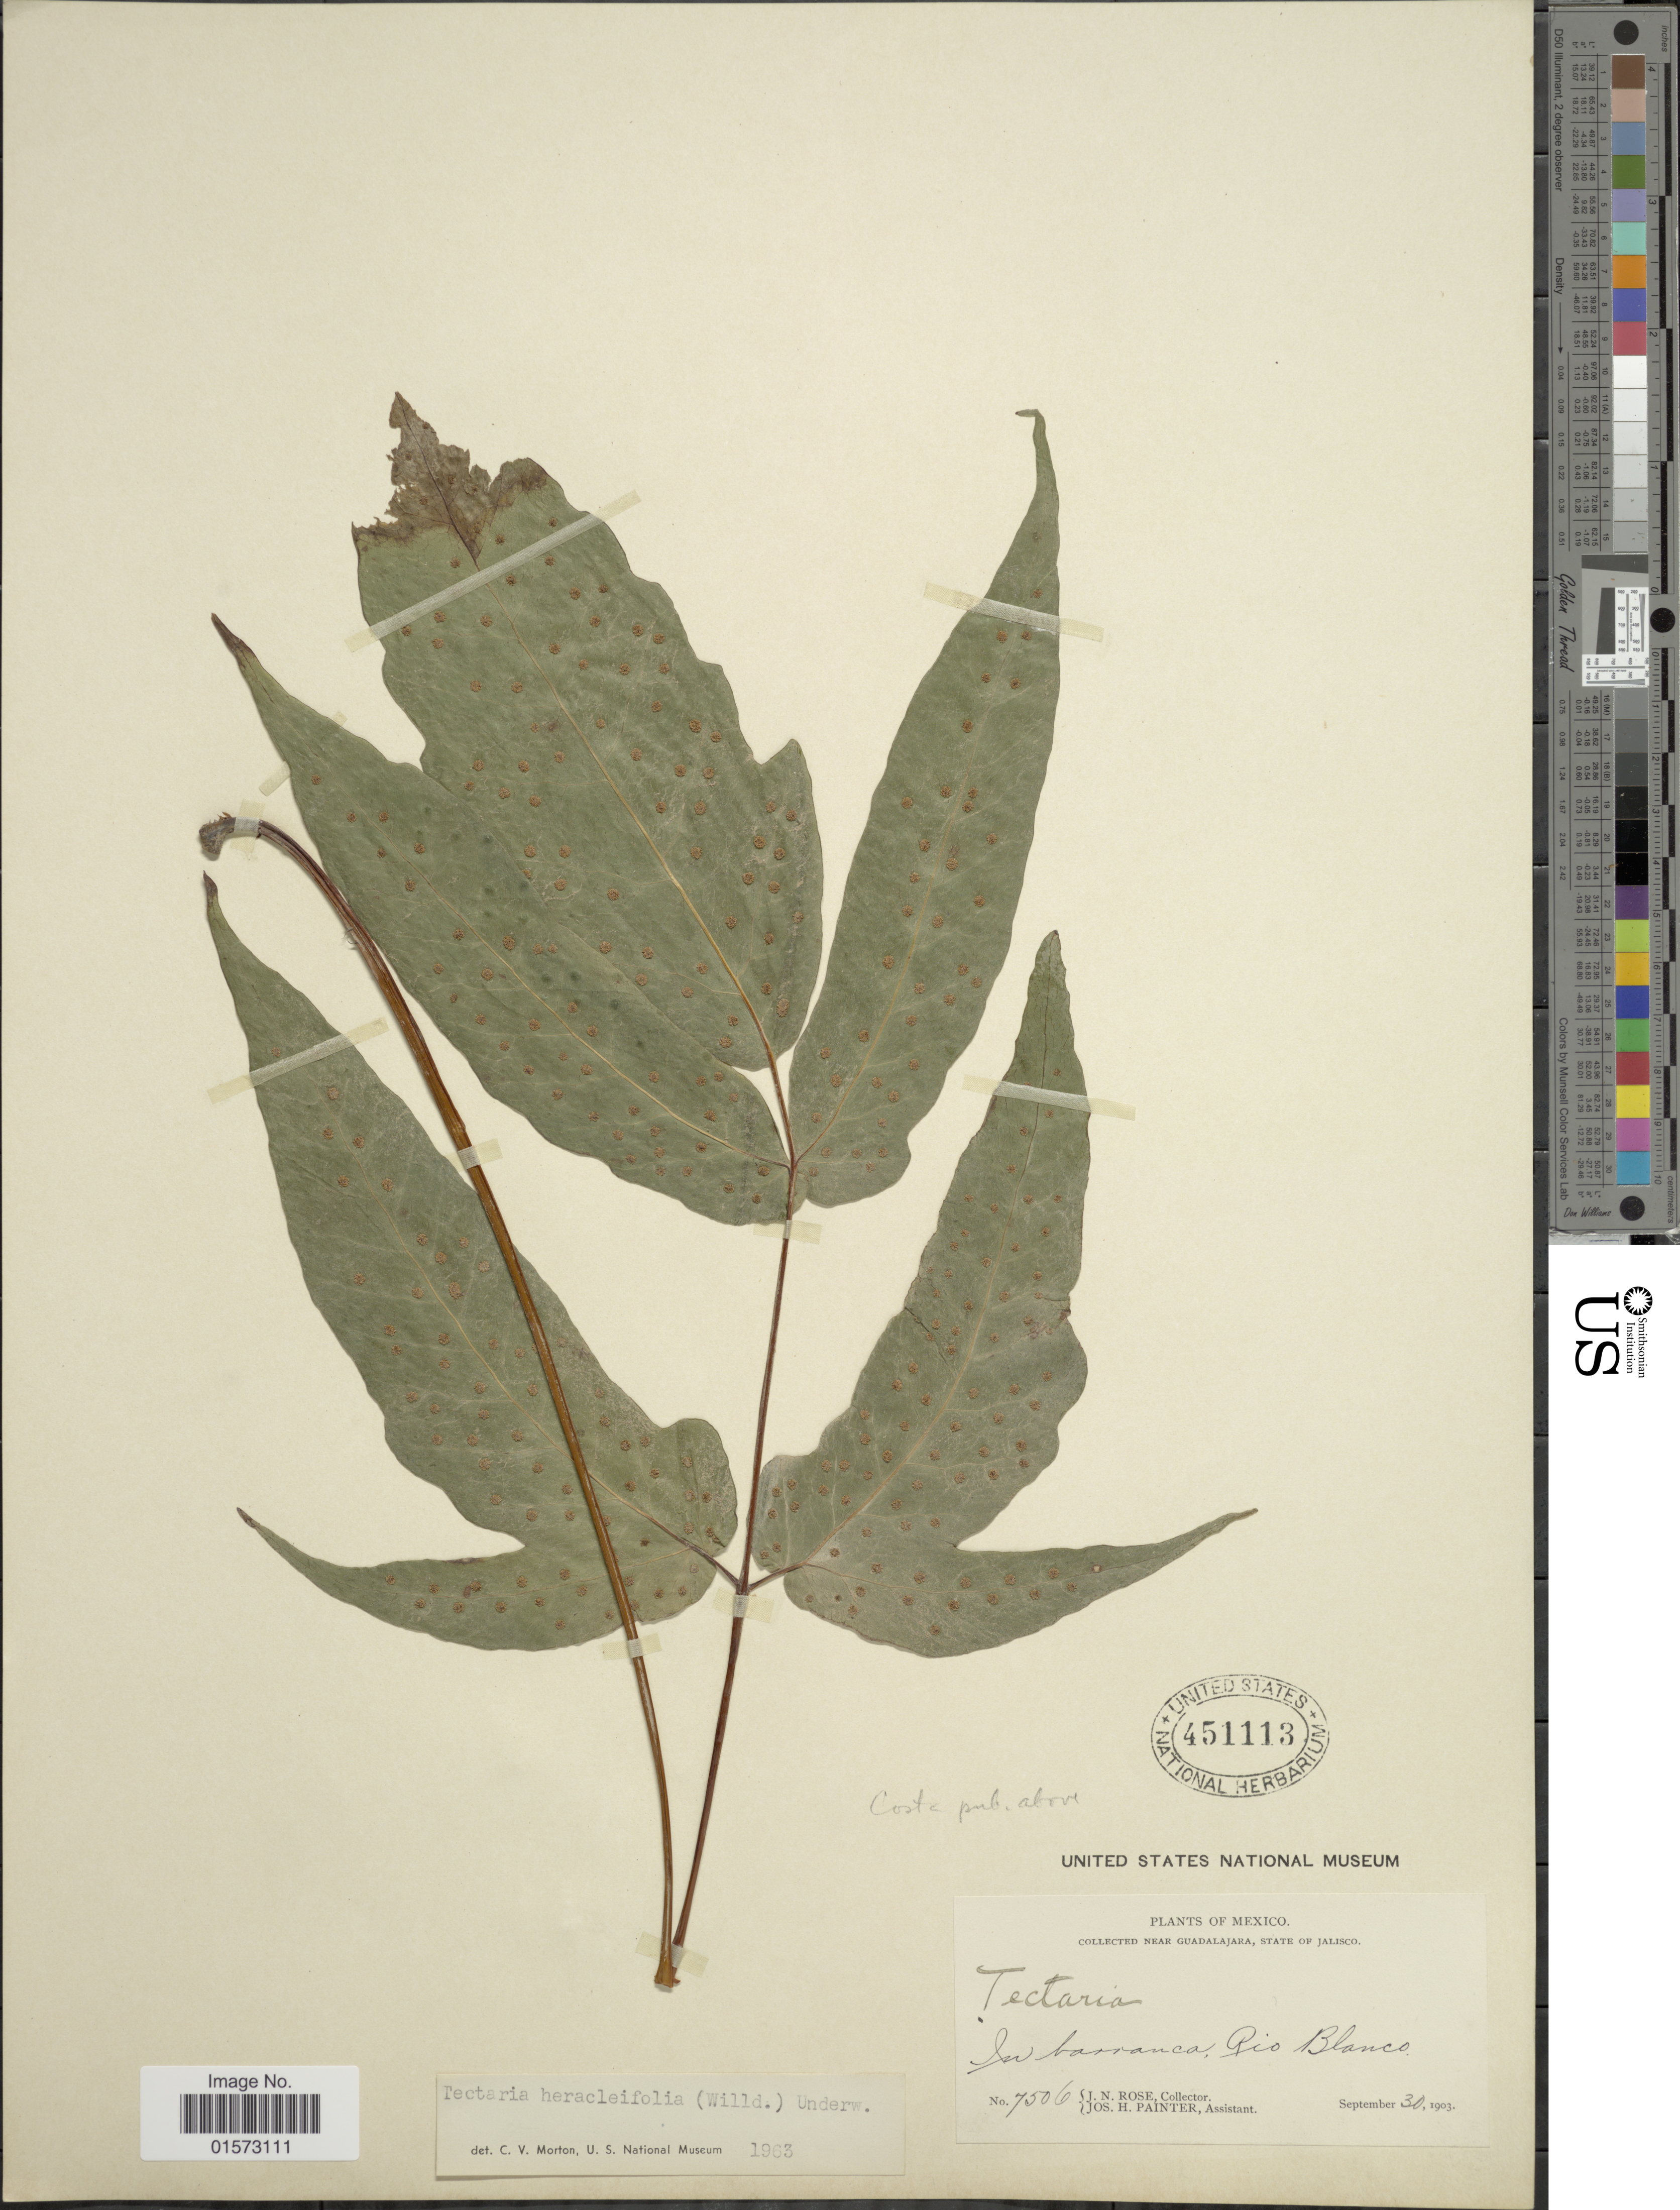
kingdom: Plantae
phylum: Tracheophyta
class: Polypodiopsida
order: Polypodiales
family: Tectariaceae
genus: Tectaria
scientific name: Tectaria heracleifolia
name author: (Willd.) Underw.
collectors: J. N. Rose & J. H. Painter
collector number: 7506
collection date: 1903-09-30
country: Mexico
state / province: Jalisco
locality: Near Guadalajara, In barranco, Rio Blanco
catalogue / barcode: US 451113